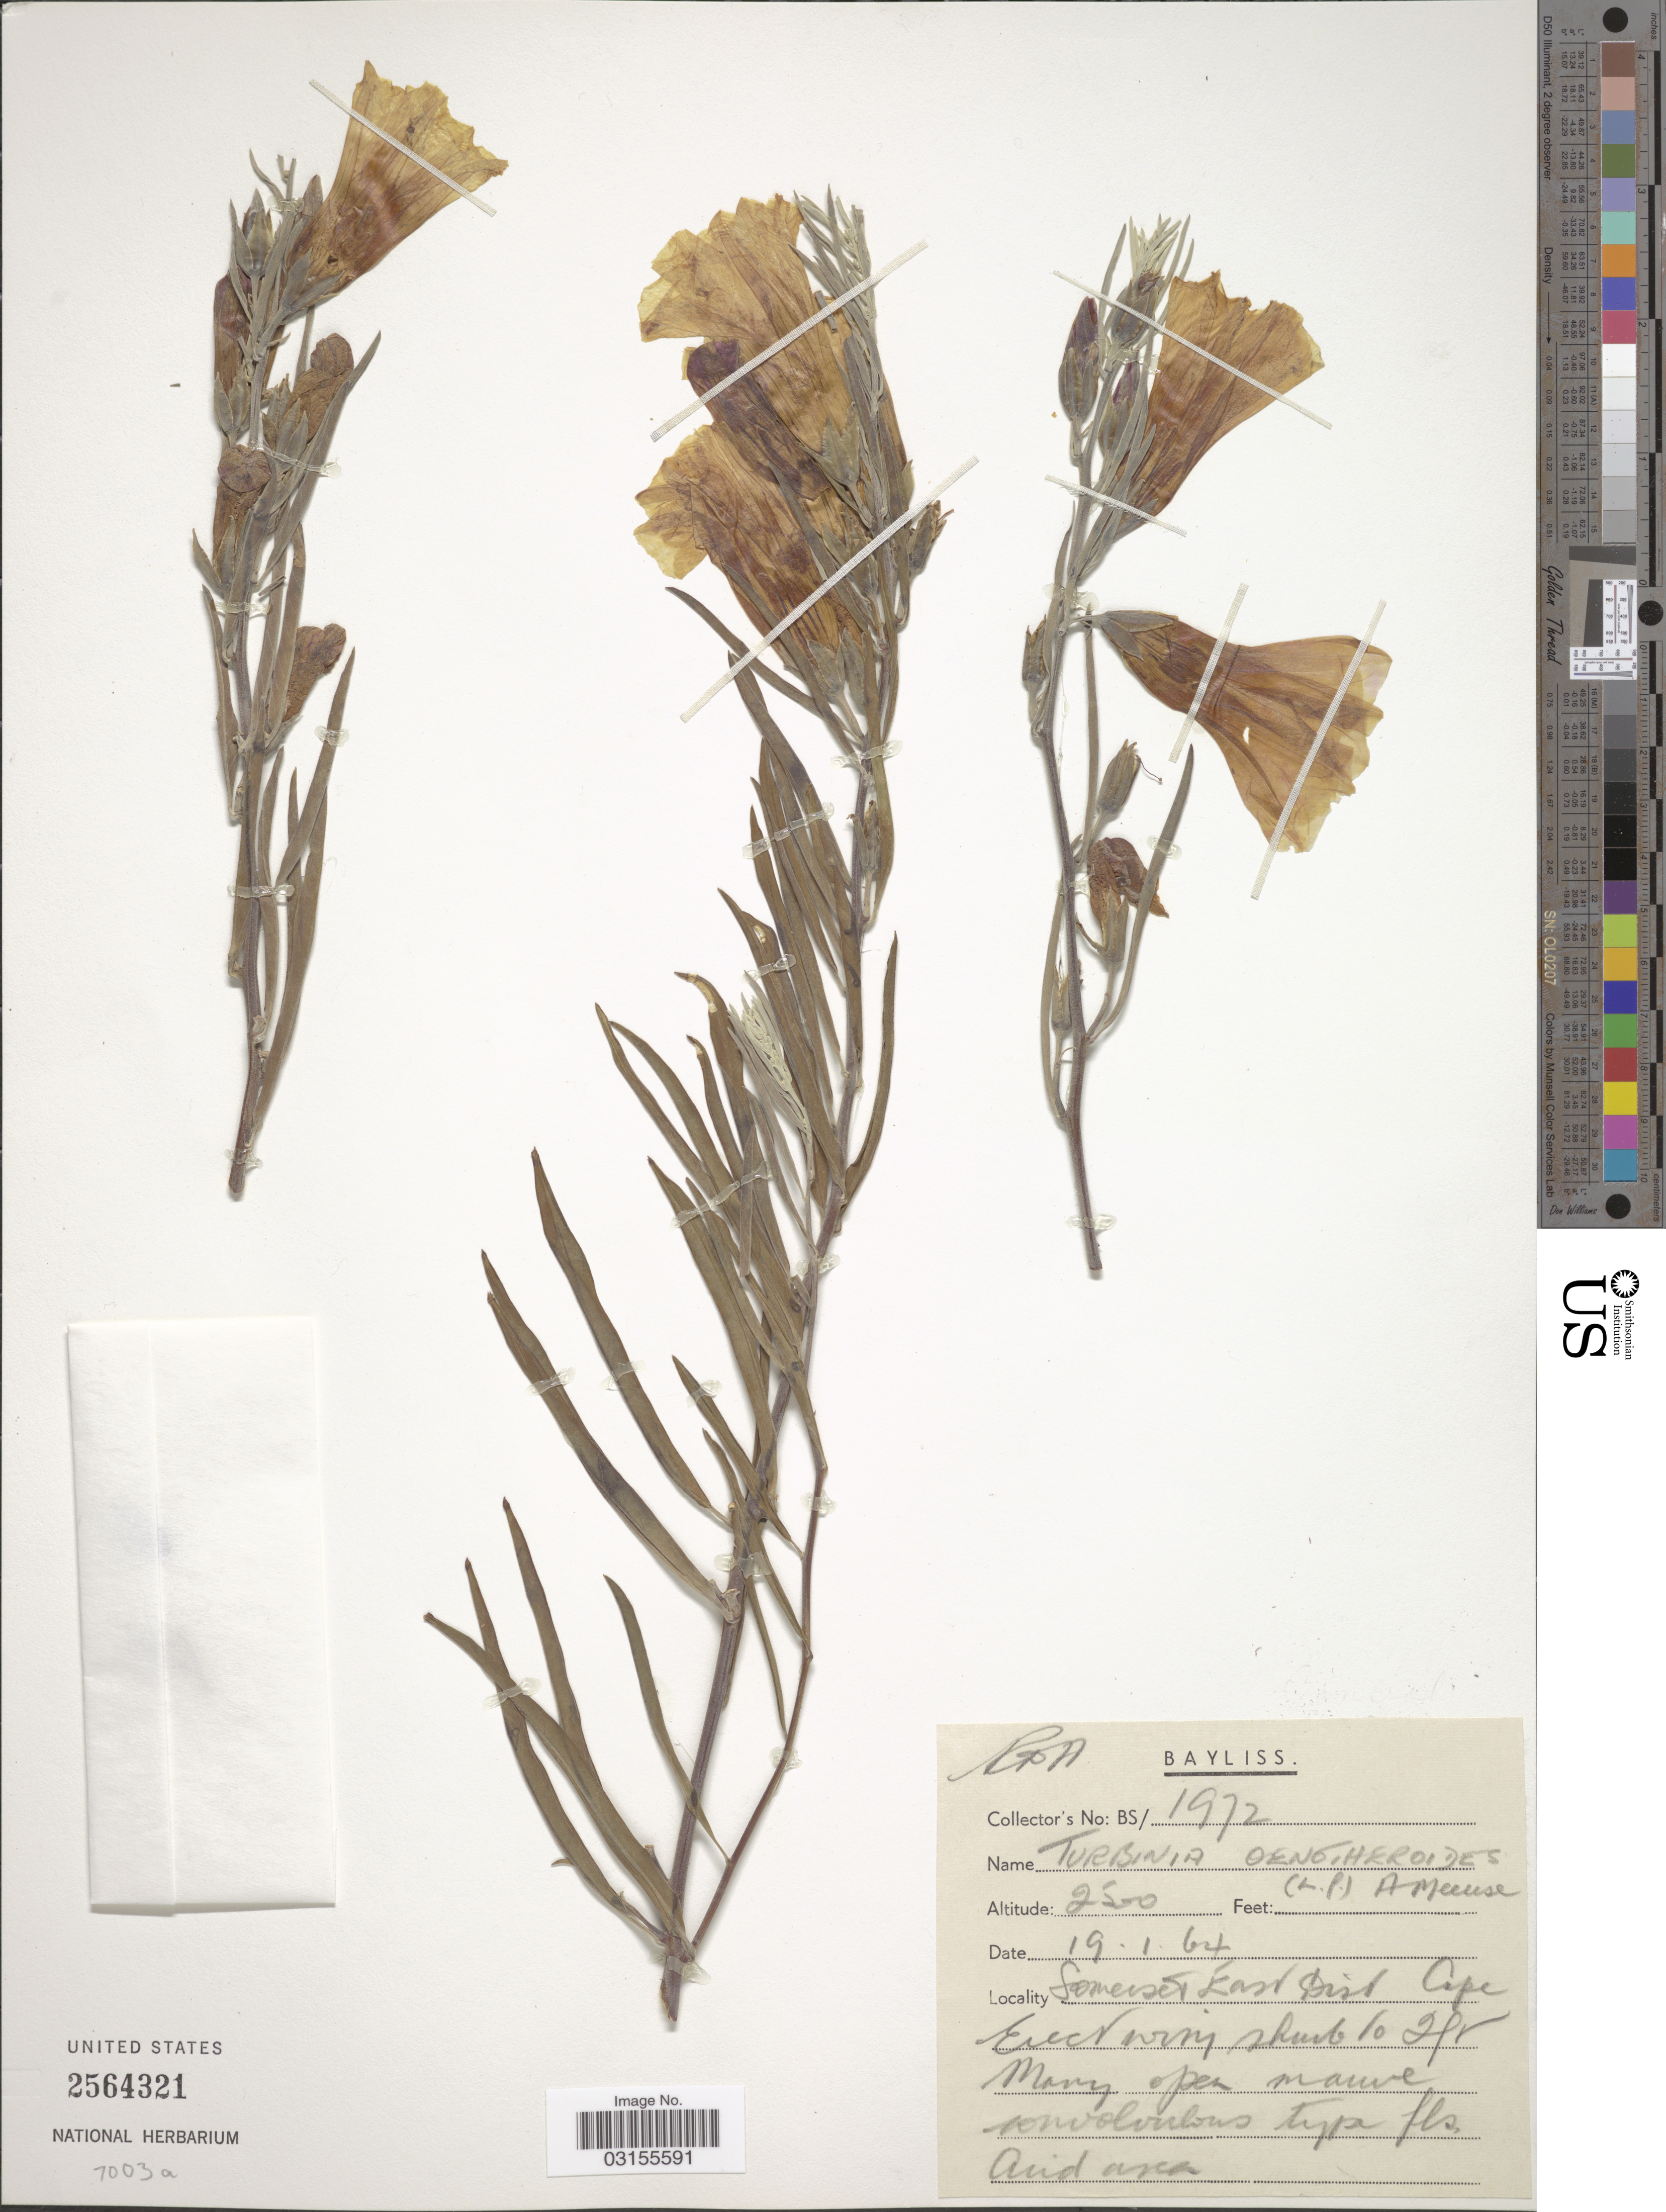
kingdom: Plantae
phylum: Tracheophyta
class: Magnoliopsida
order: Solanales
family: Convolvulaceae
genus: Turbina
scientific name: Turbina oenotheroides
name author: A. Meeuse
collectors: Bayliss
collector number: BS/ 1972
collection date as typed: Transcribed d/m/y: 19/1/64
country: South Africa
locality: Somerset East Dist. Cape.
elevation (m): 762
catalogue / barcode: US 2564321